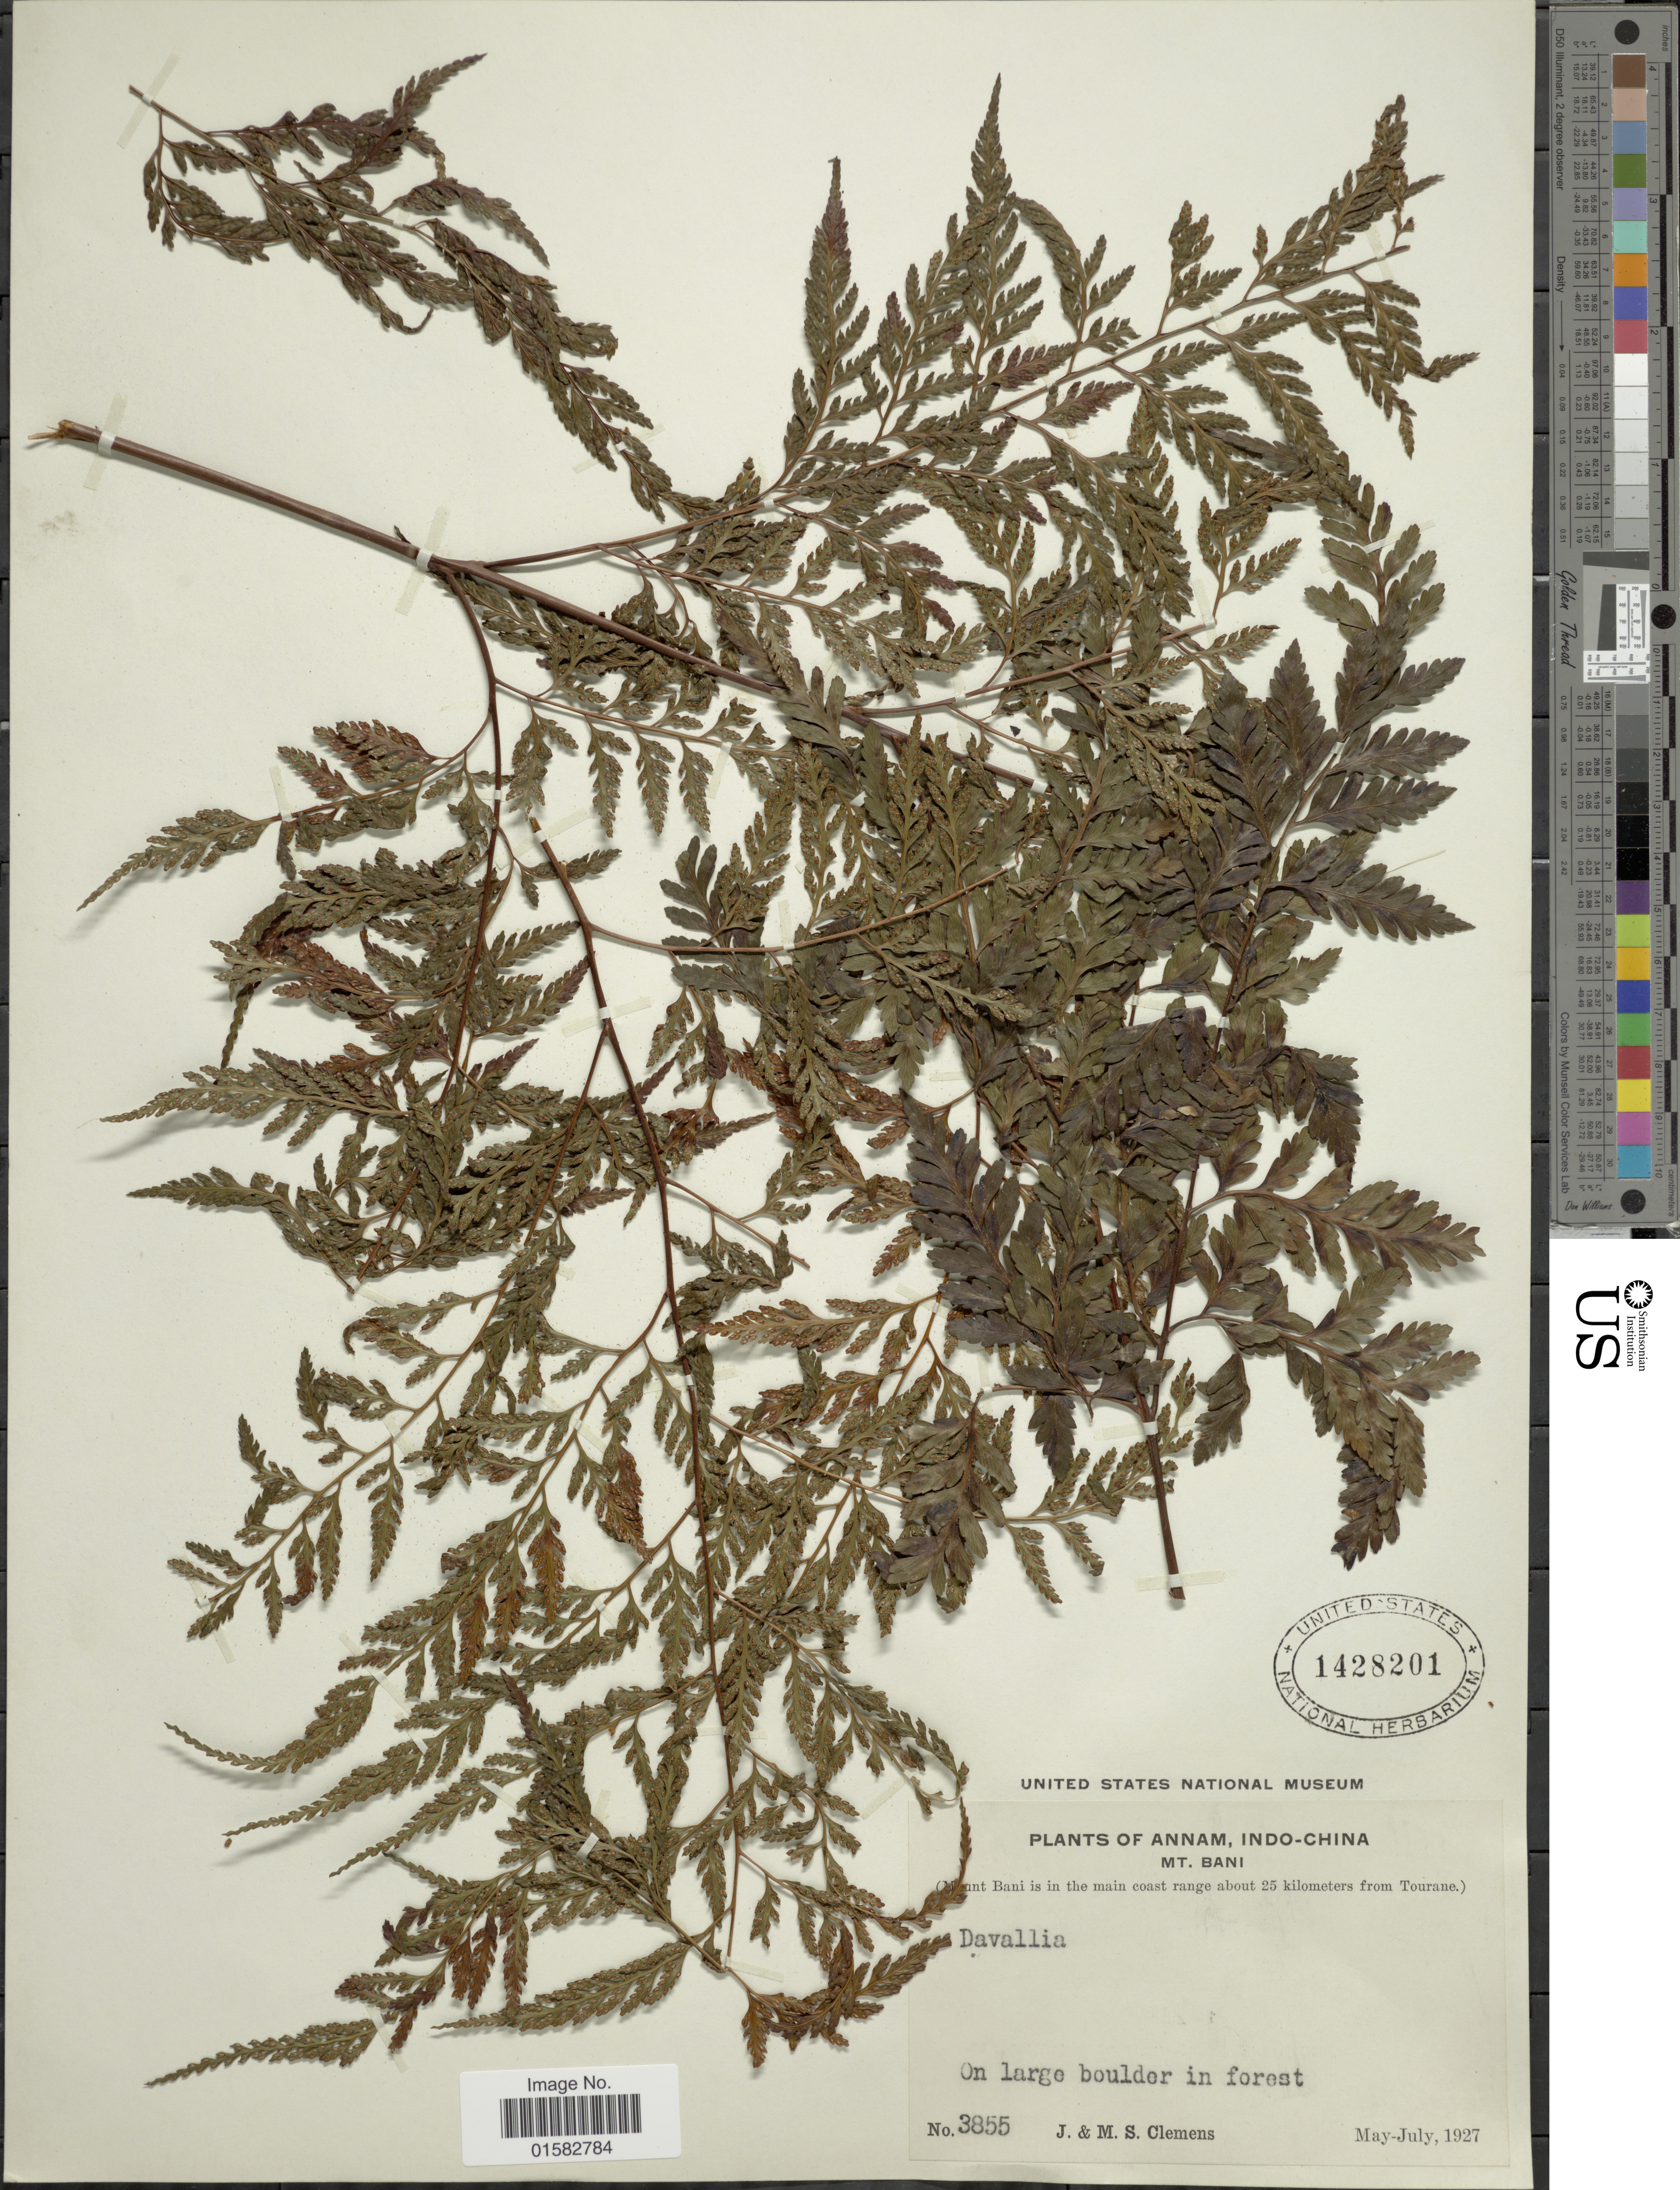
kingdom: Plantae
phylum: Tracheophyta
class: Polypodiopsida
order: Polypodiales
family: Davalliaceae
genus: Davallia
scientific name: Davallia divaricata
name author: Blume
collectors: J. Clemens & M. S. Clemens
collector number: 3855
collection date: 1927-05/1927-07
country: Vietnam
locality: Annam, Indo-China, ( [illegible text]unt Bani is in the main coast about 25 kilometers from Tourane)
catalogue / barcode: US 1428201